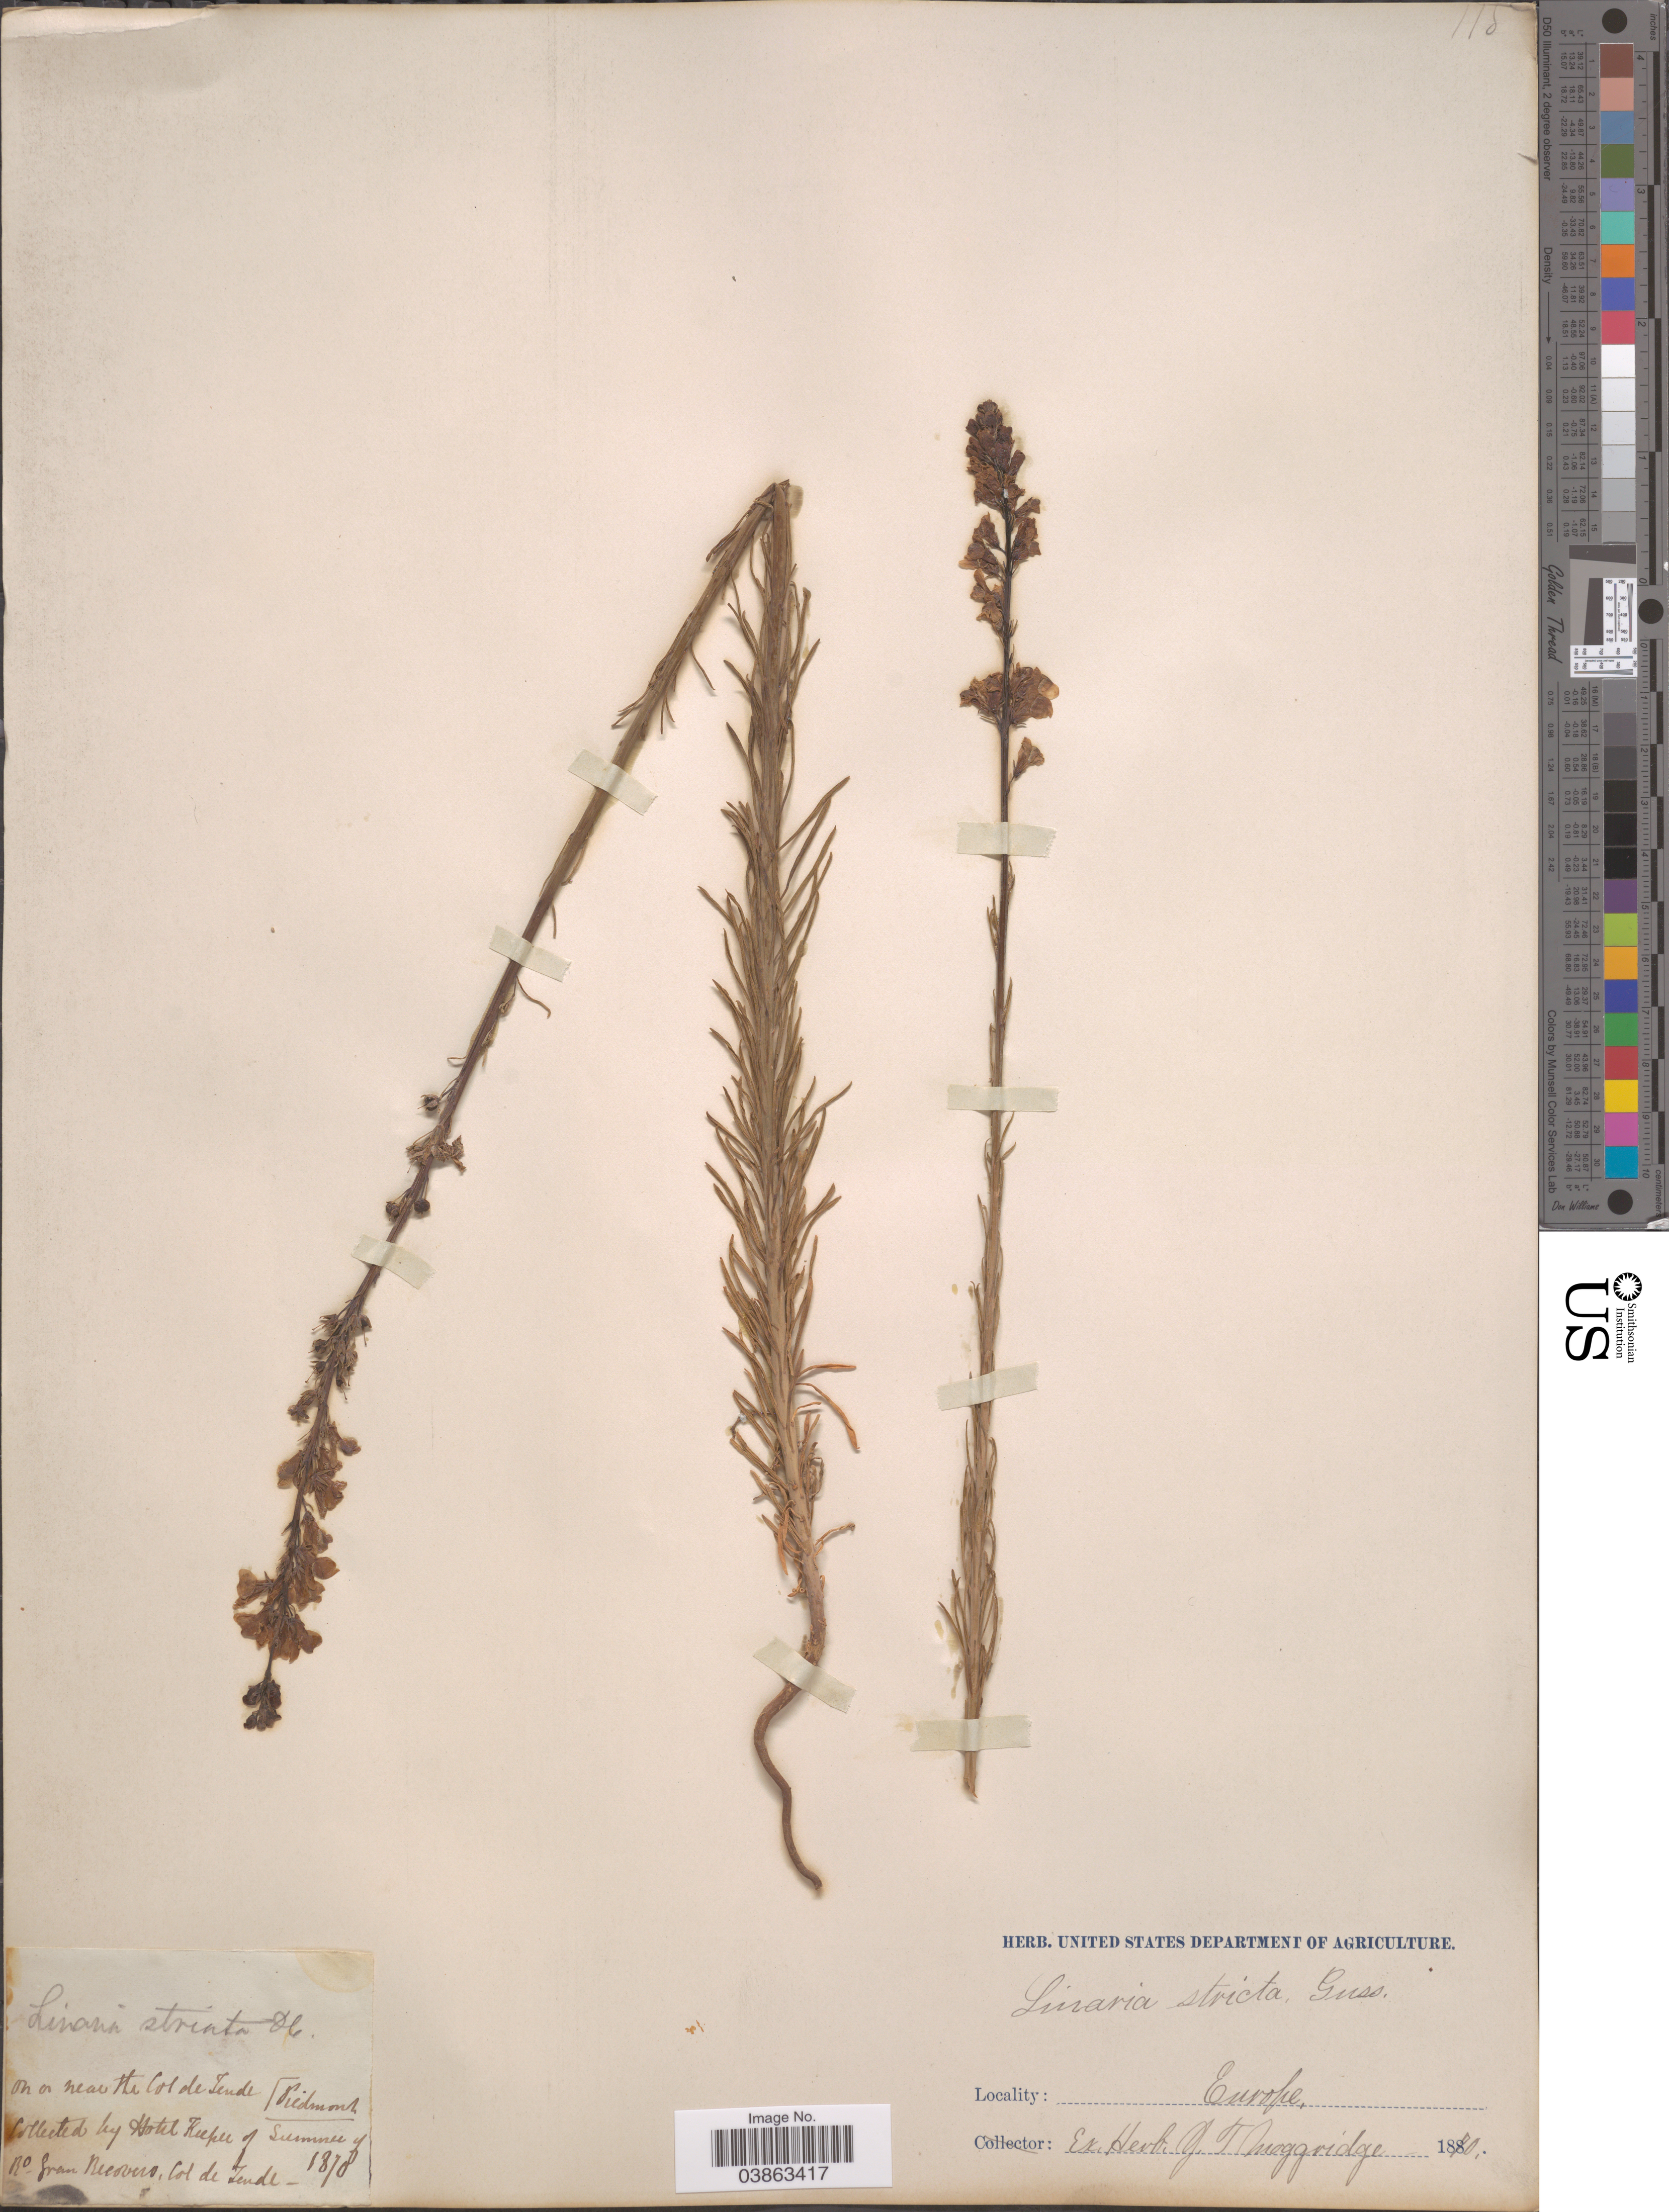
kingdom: Plantae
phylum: Tracheophyta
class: Magnoliopsida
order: Lamiales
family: Plantaginaceae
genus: Linaria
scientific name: Linaria stricta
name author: (Sm.) Gussone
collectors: ex herb. J.T. Moggridge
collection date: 1878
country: Italy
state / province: Piedmont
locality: On or near the Col de Zende (Piedmont)